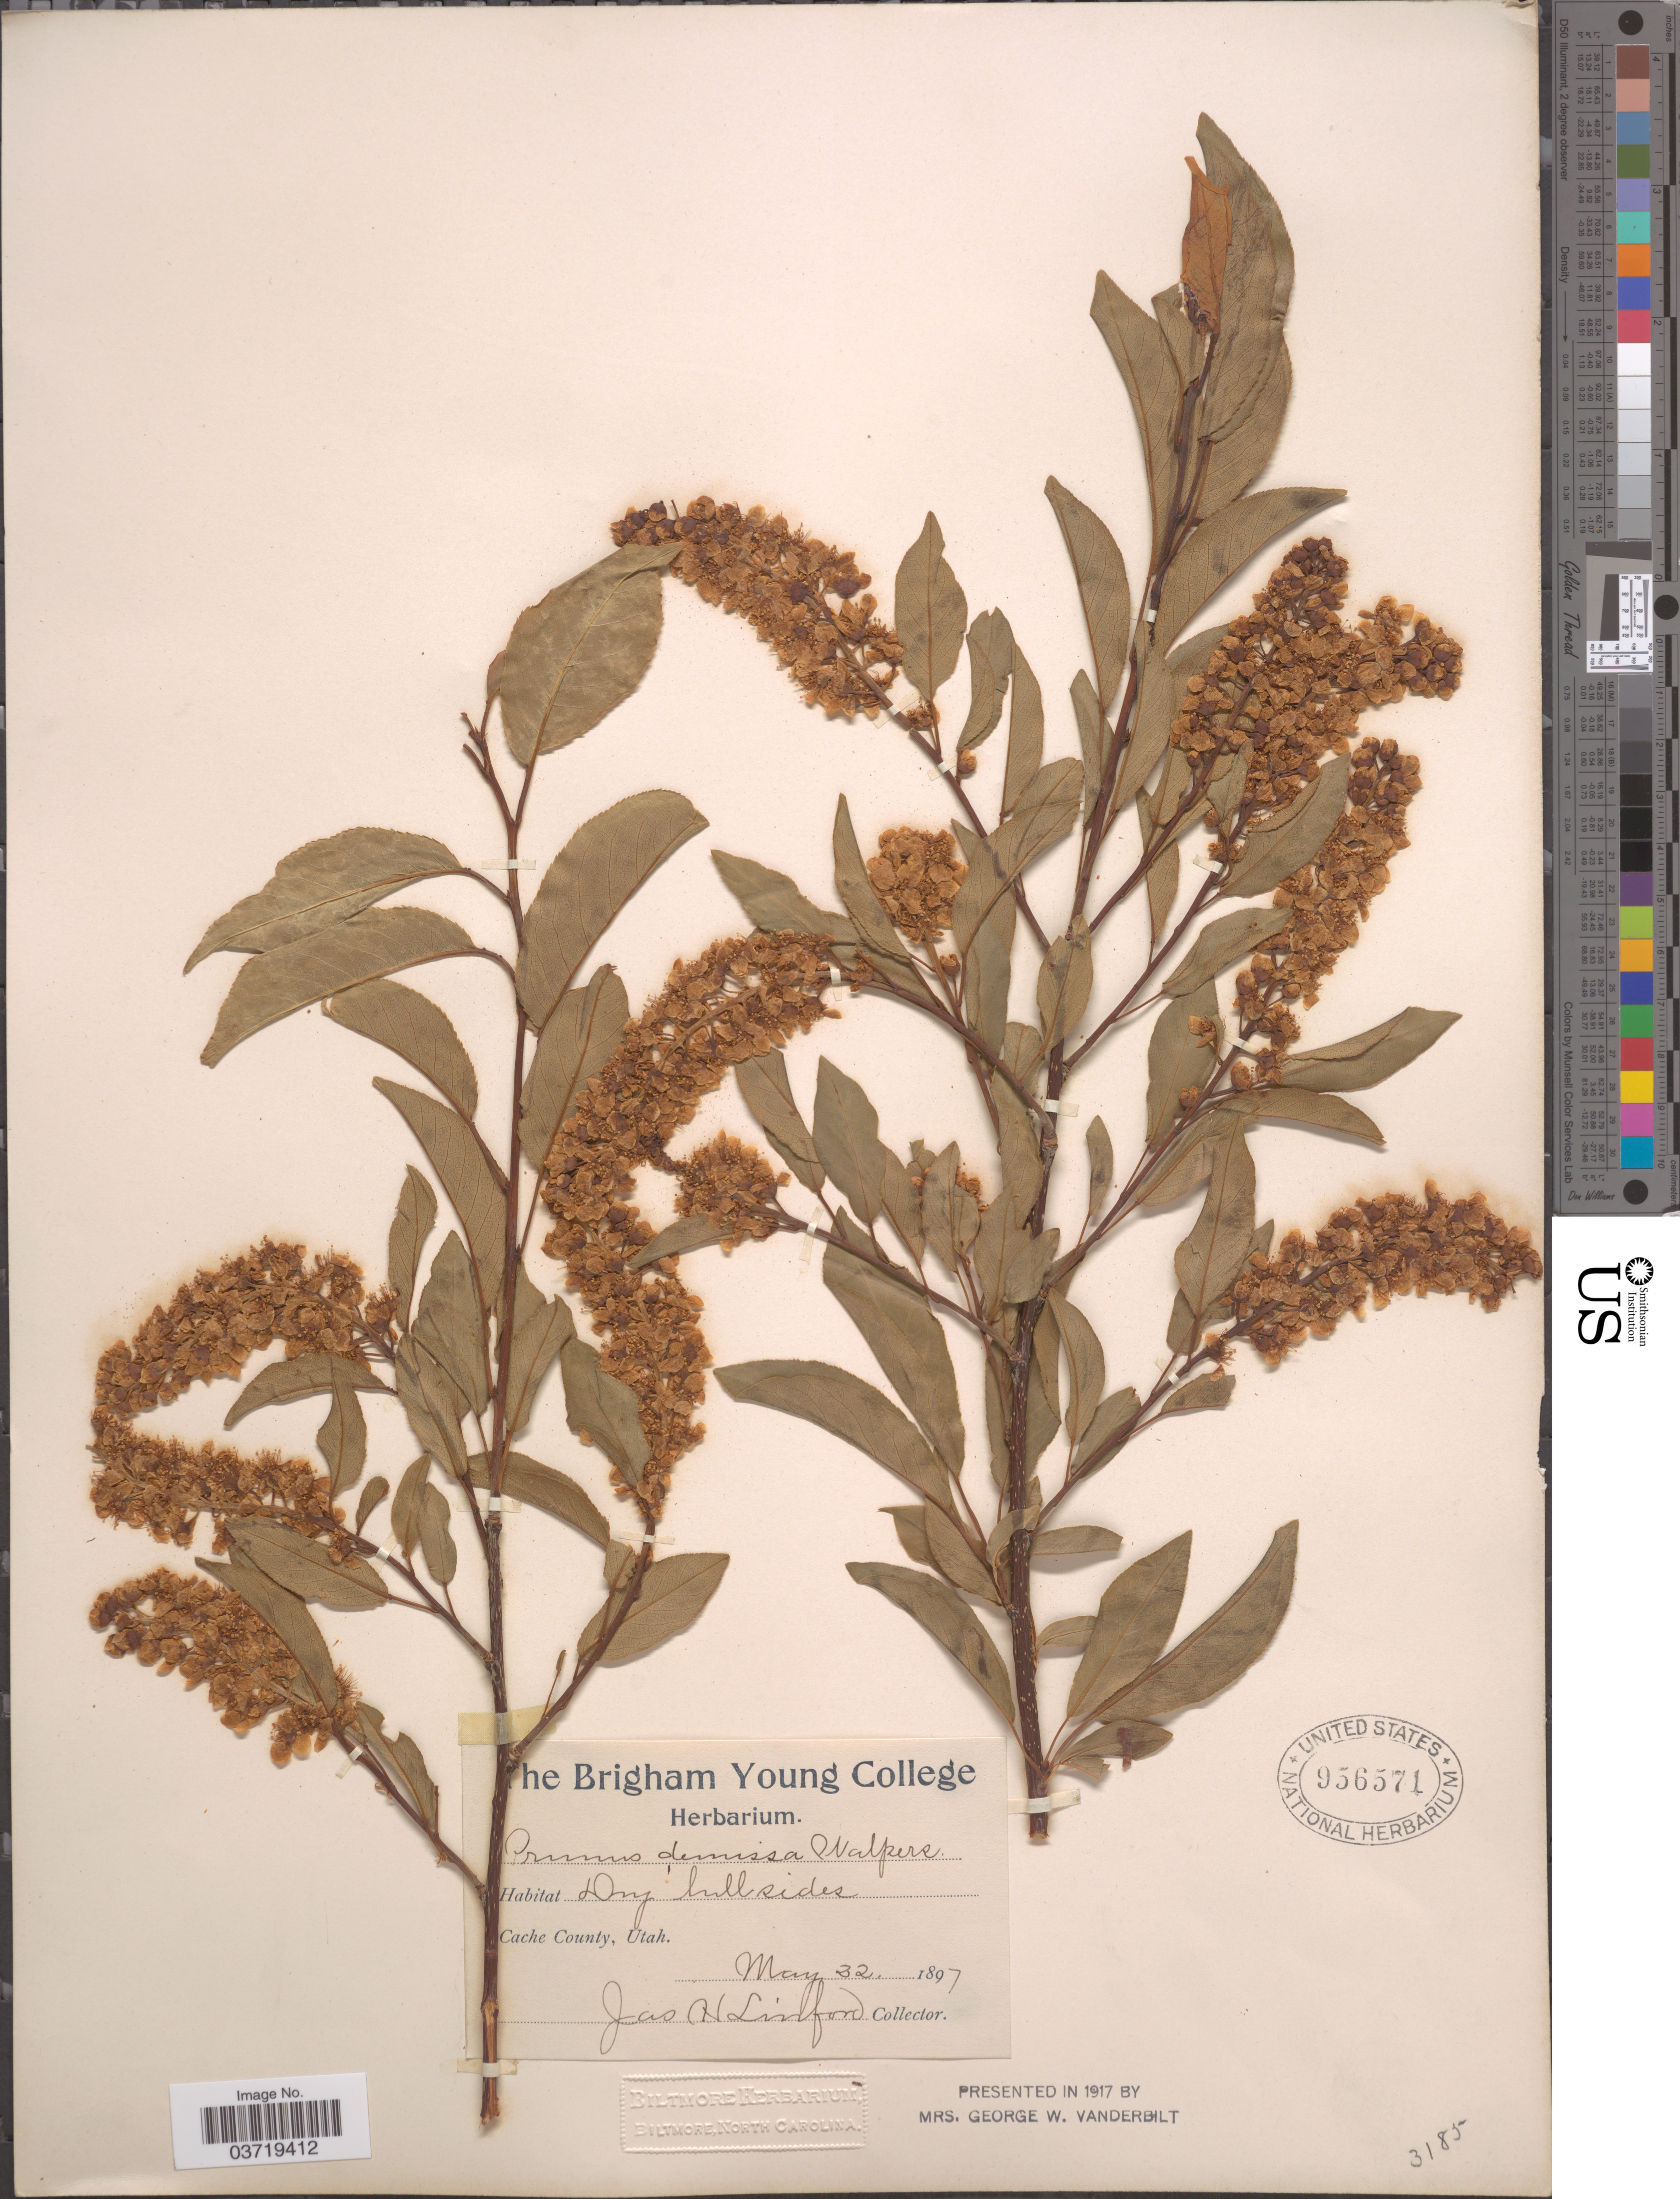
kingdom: Plantae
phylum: Tracheophyta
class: Magnoliopsida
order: Rosales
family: Rosaceae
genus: Prunus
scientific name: Prunus virginiana var. demissa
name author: (Nutt.) Torr.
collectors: J. Linford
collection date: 1897-05-22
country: United States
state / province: Utah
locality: Cache County.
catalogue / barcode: US 956571